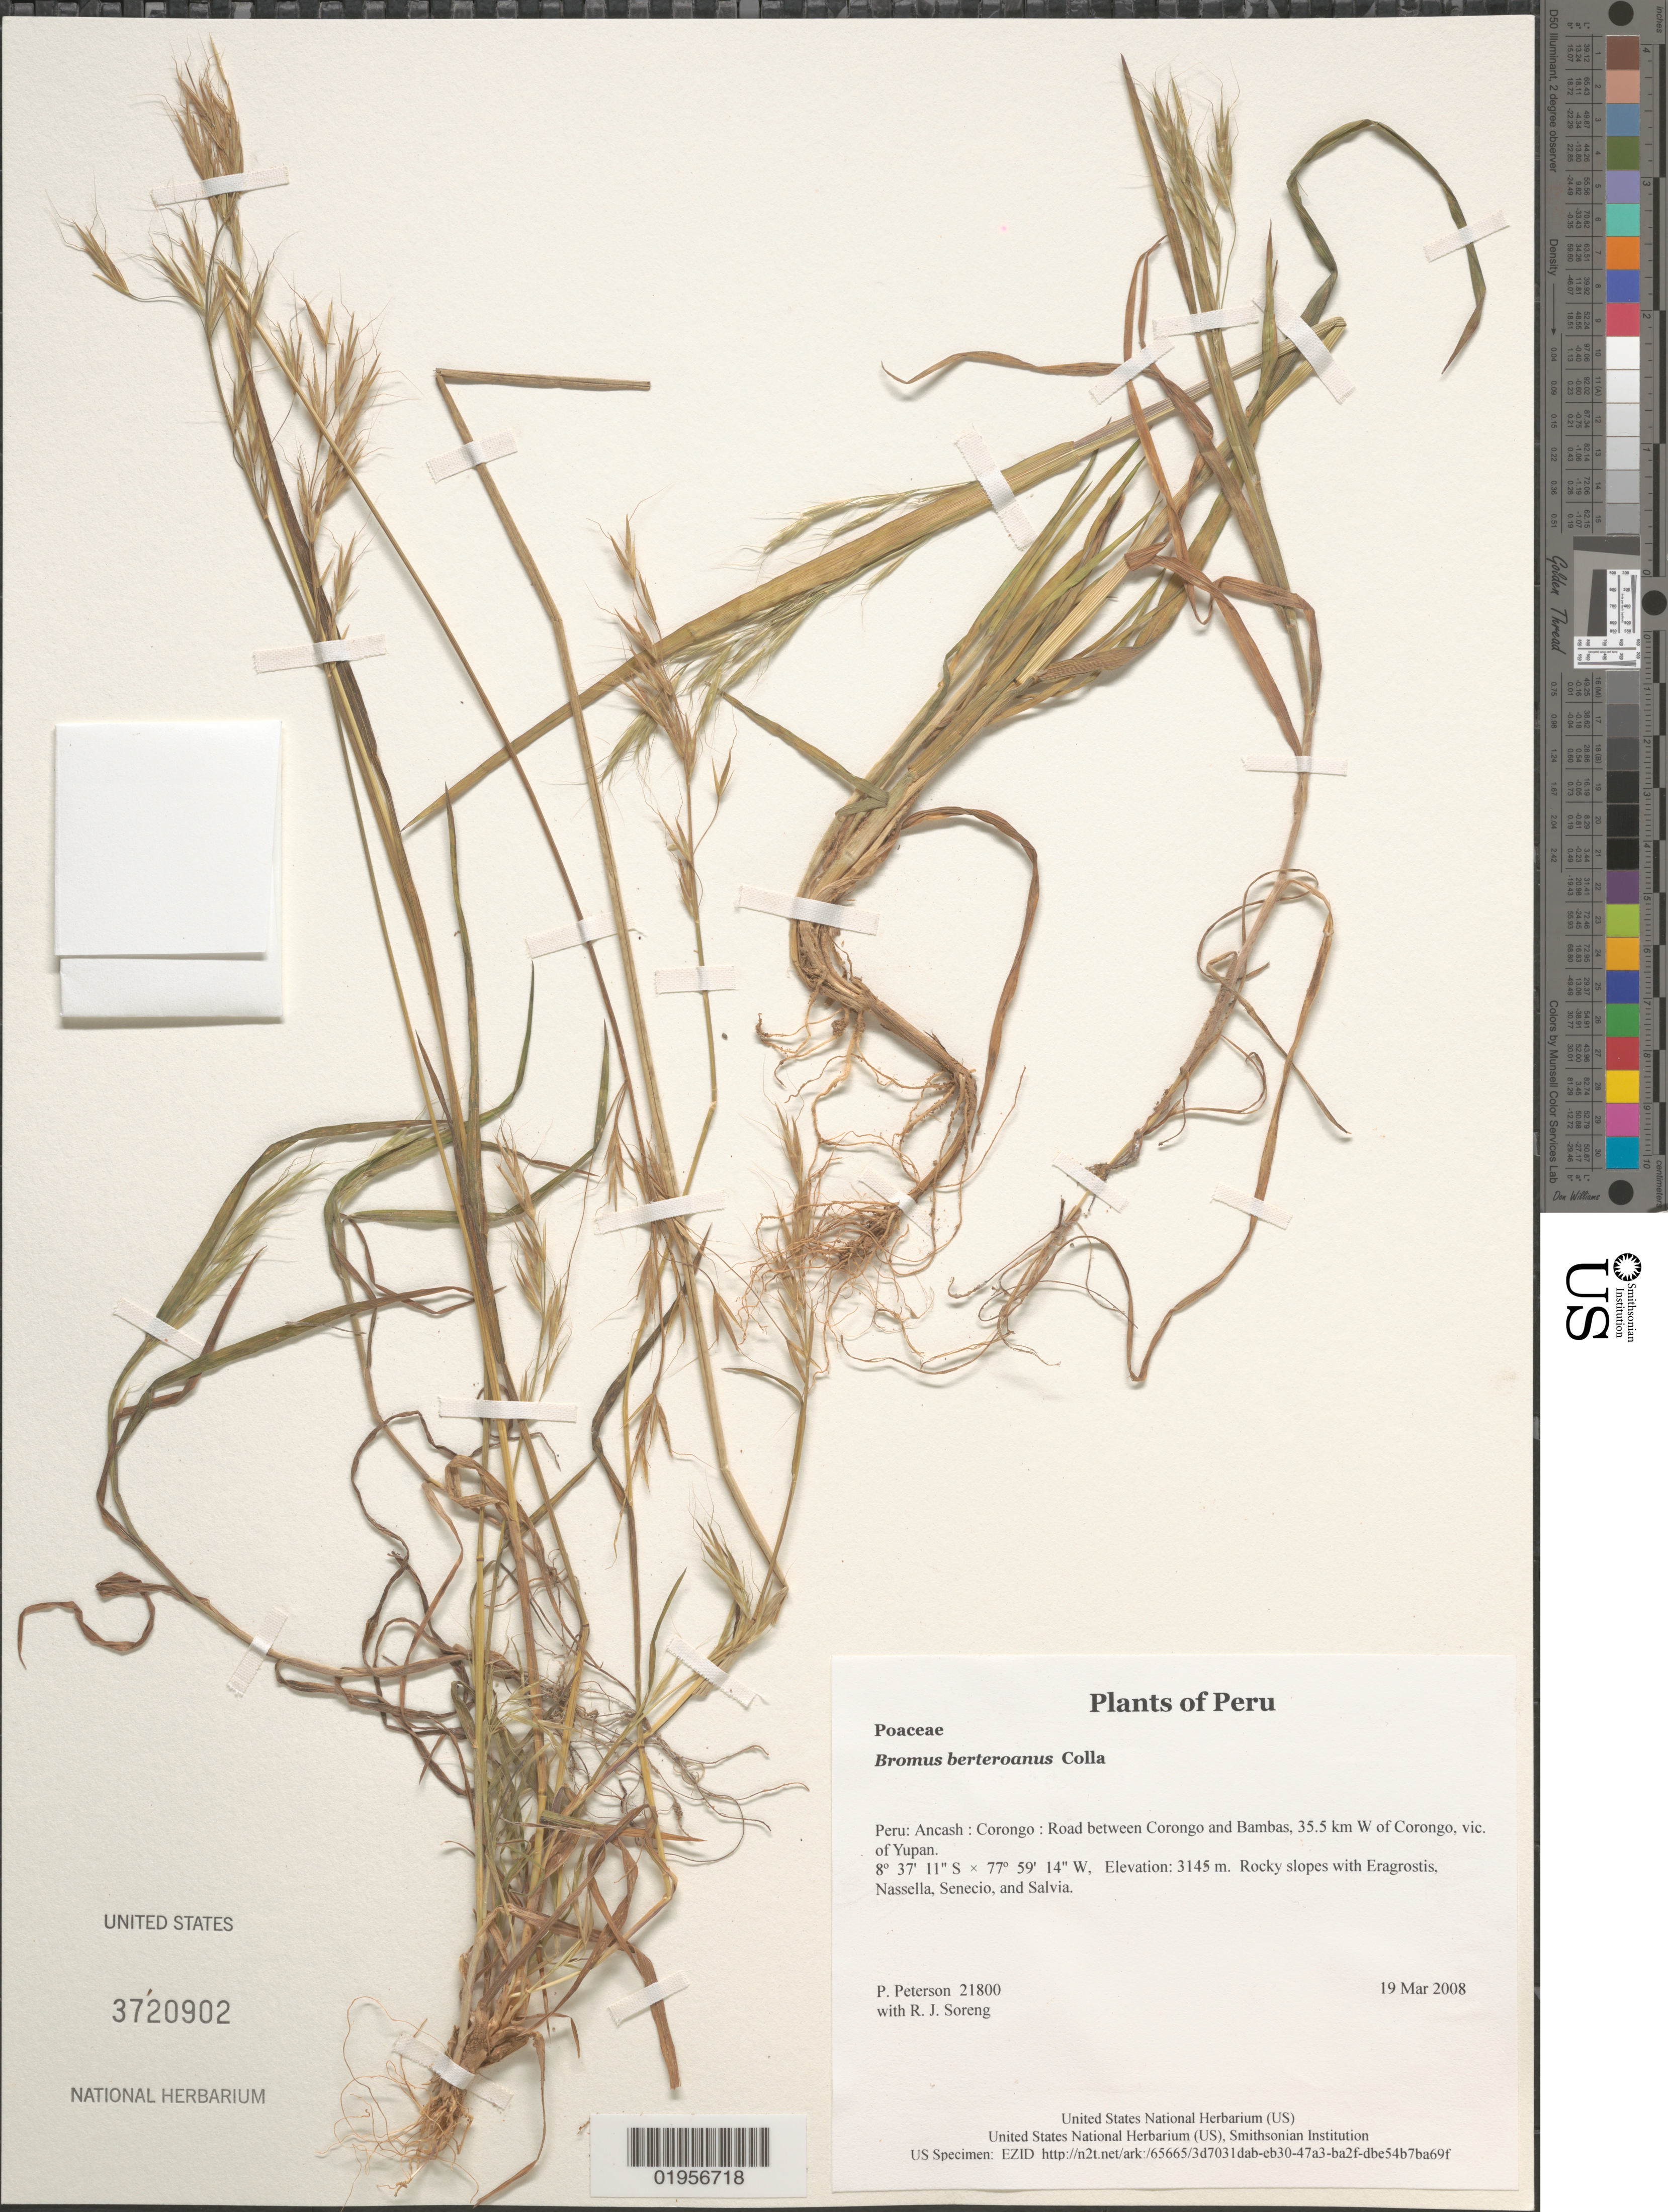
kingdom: Plantae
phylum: Tracheophyta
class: Liliopsida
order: Poales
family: Poaceae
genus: Bromus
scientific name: Bromus berteroanus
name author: Colla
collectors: P. M. Peterson & R. J. Soreng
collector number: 21800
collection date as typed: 19 Mar 2008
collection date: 2008-03-19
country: Peru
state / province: Ancash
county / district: Corongo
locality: Road between Corongo and Bambas, 35.5 km W of Corongo, vic. of Yupan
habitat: Rocky slopes with Eragrostis, Nassella, Senecio, and Salvia.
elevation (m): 3145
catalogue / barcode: US 3720902